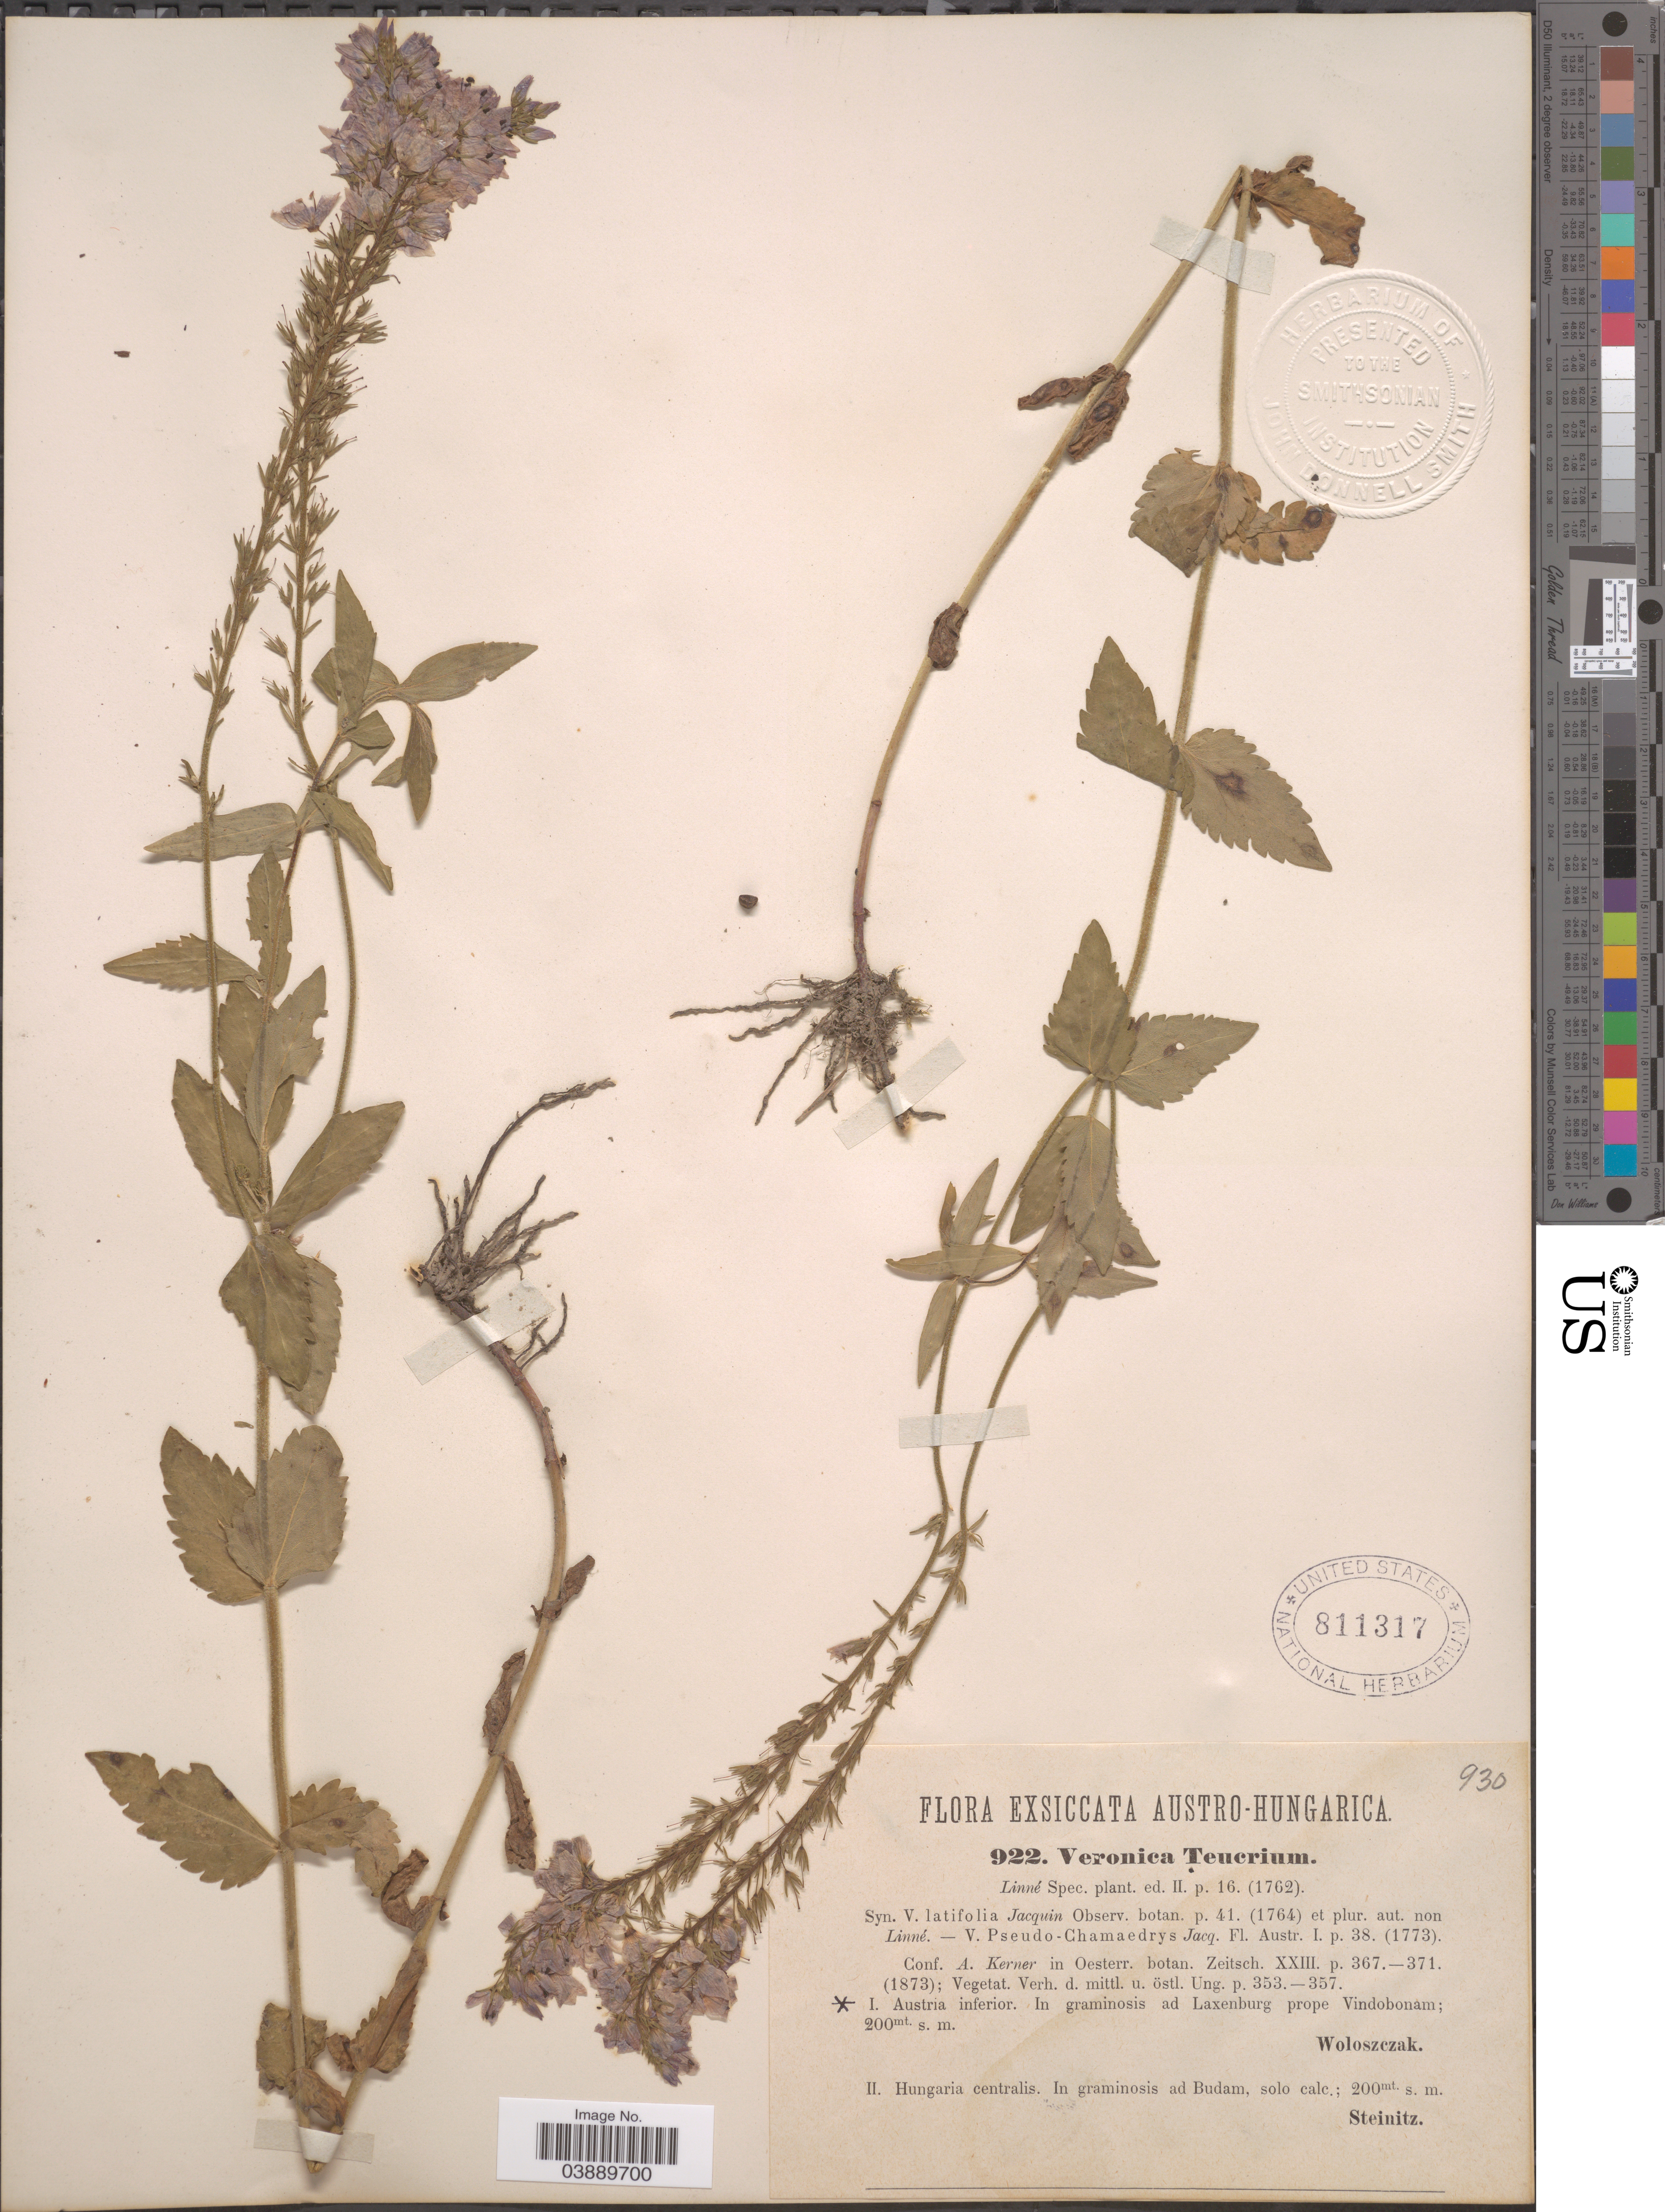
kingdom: Plantae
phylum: Tracheophyta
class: Magnoliopsida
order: Lamiales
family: Plantaginaceae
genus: Veronica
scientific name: Veronica teucrium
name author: L.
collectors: Woloszczak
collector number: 922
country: Austria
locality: Austro-hungarica. Austria inferior, In graminosis ad Laxenburg prope Vindobonam.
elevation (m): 200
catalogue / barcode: US 811317